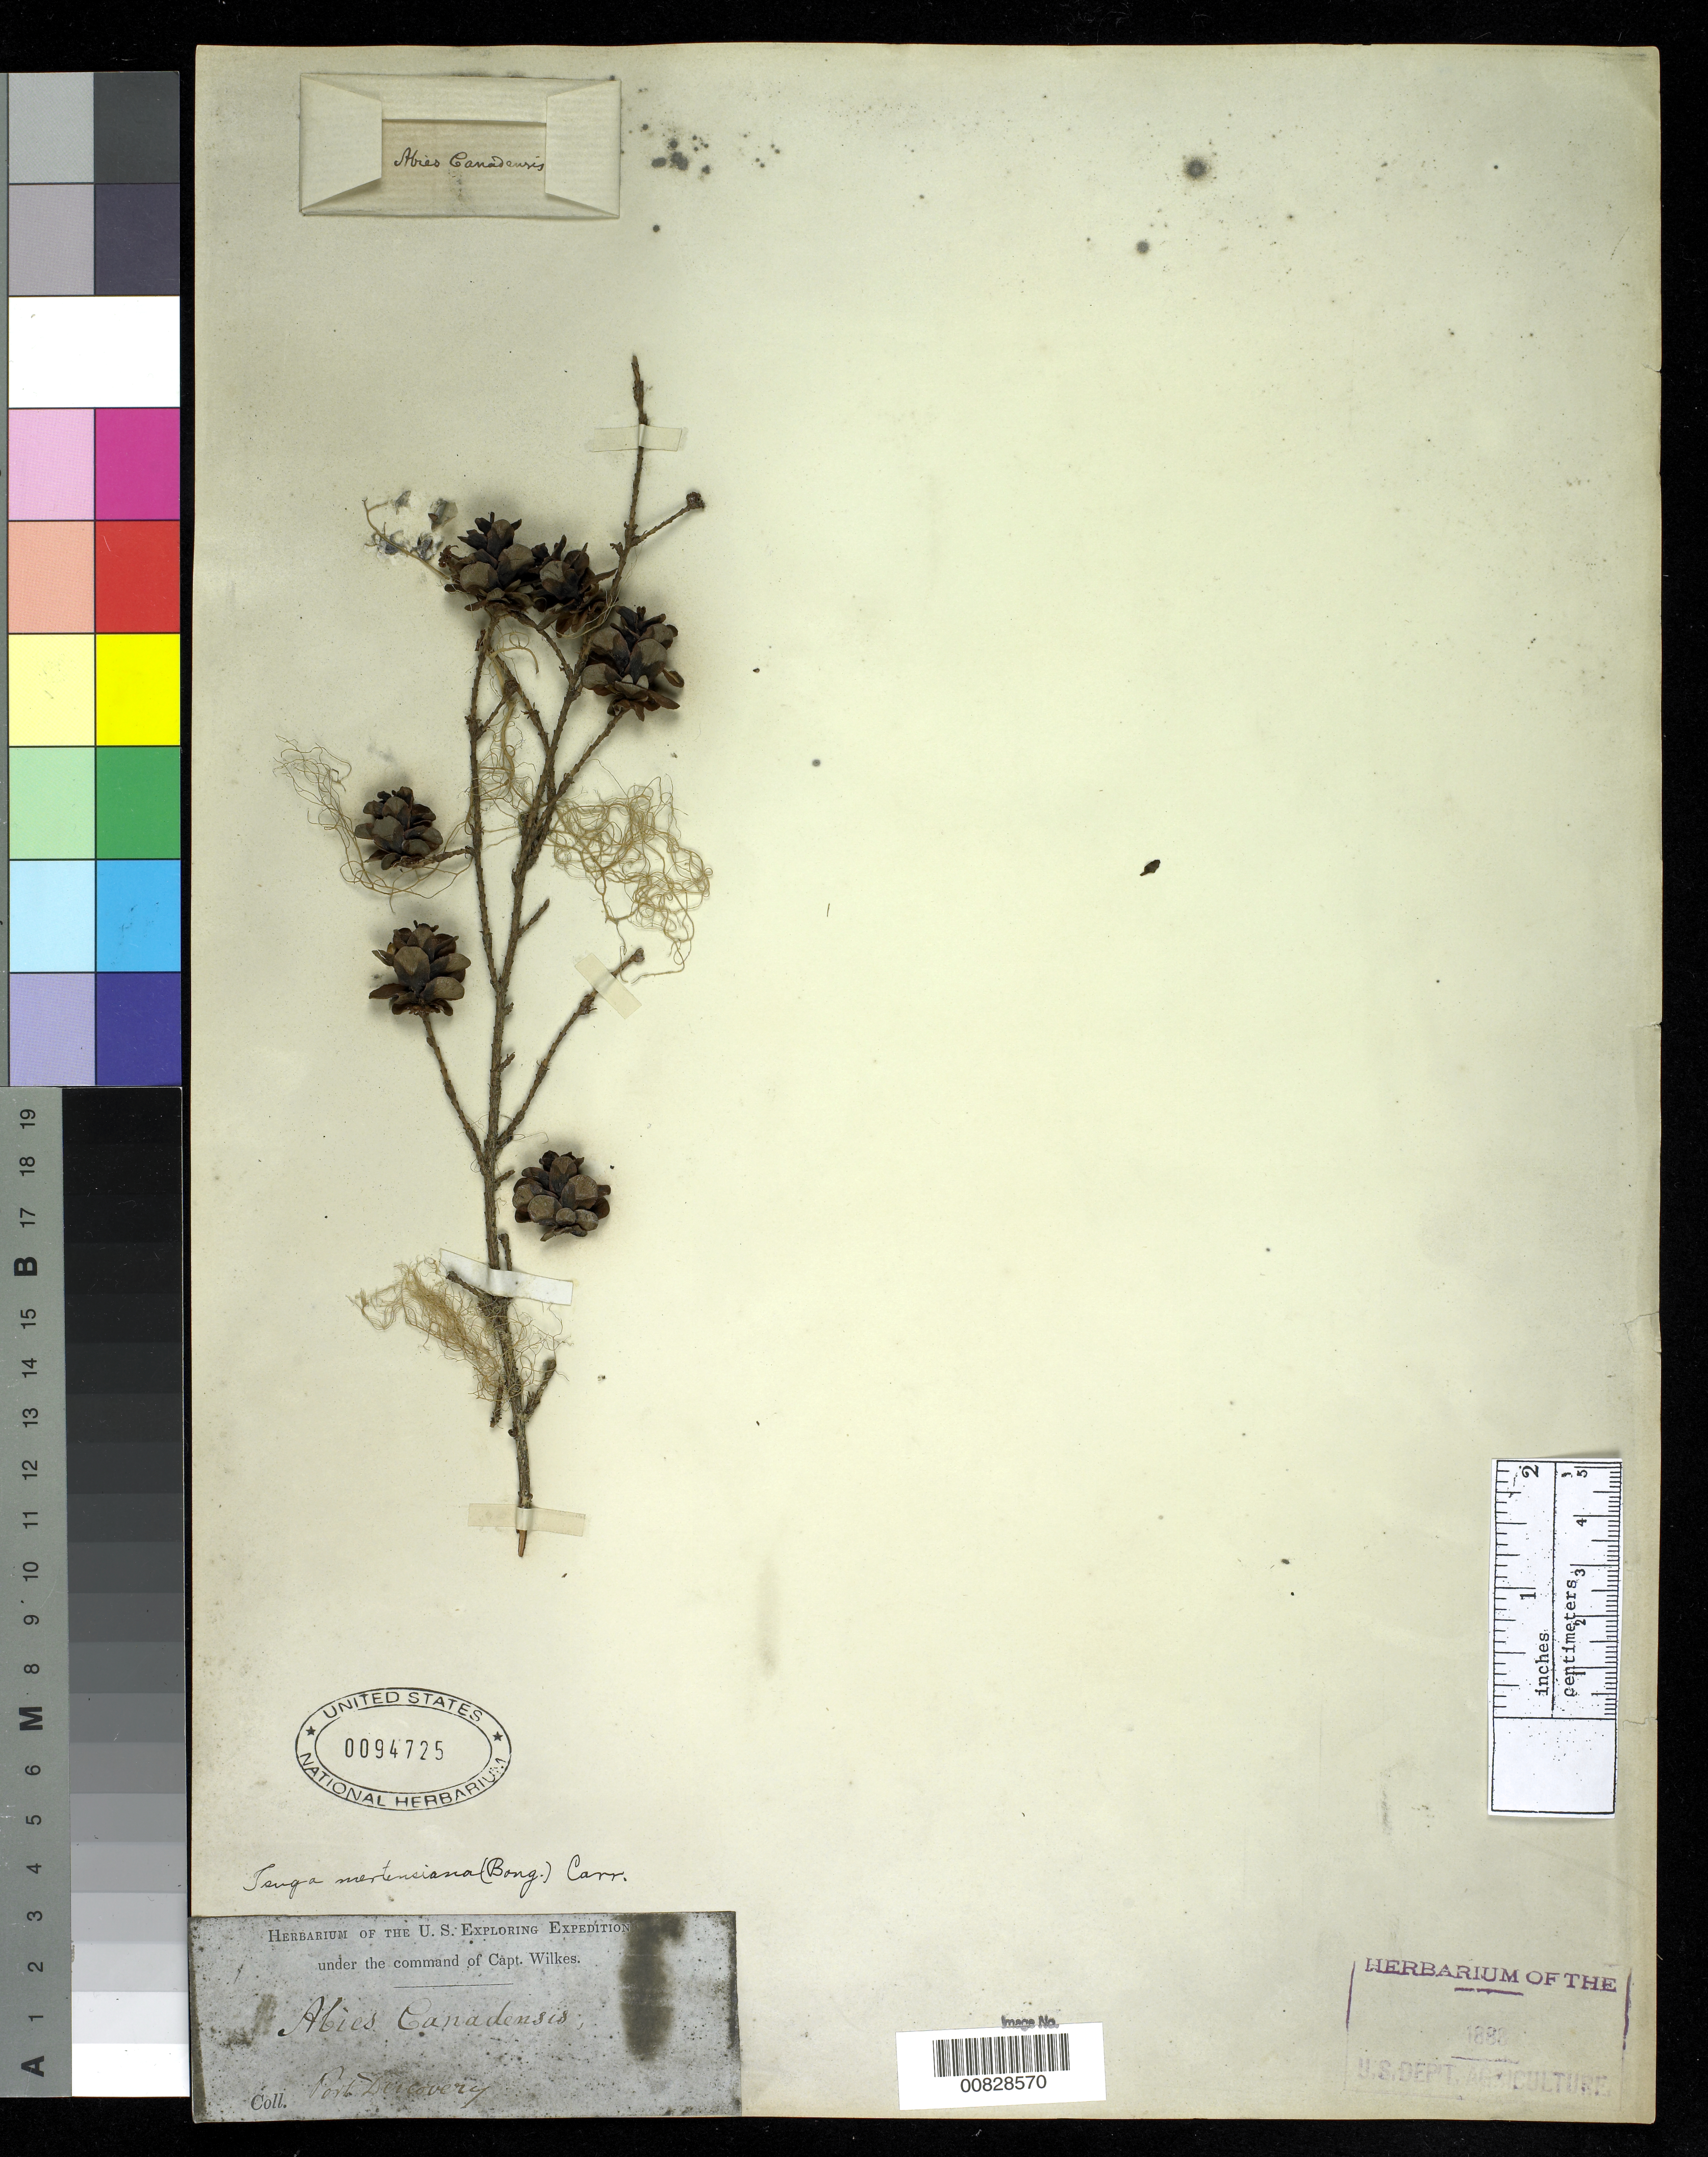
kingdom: Plantae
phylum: Tracheophyta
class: Pinopsida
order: Pinales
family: Pinaceae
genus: Tsuga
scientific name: Tsuga heterophylla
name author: (Raf.) Sarg.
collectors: Wilkes Explor. Exped.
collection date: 1838/1842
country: United States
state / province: Washington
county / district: Jefferson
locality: Port Discovery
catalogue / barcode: US 94725